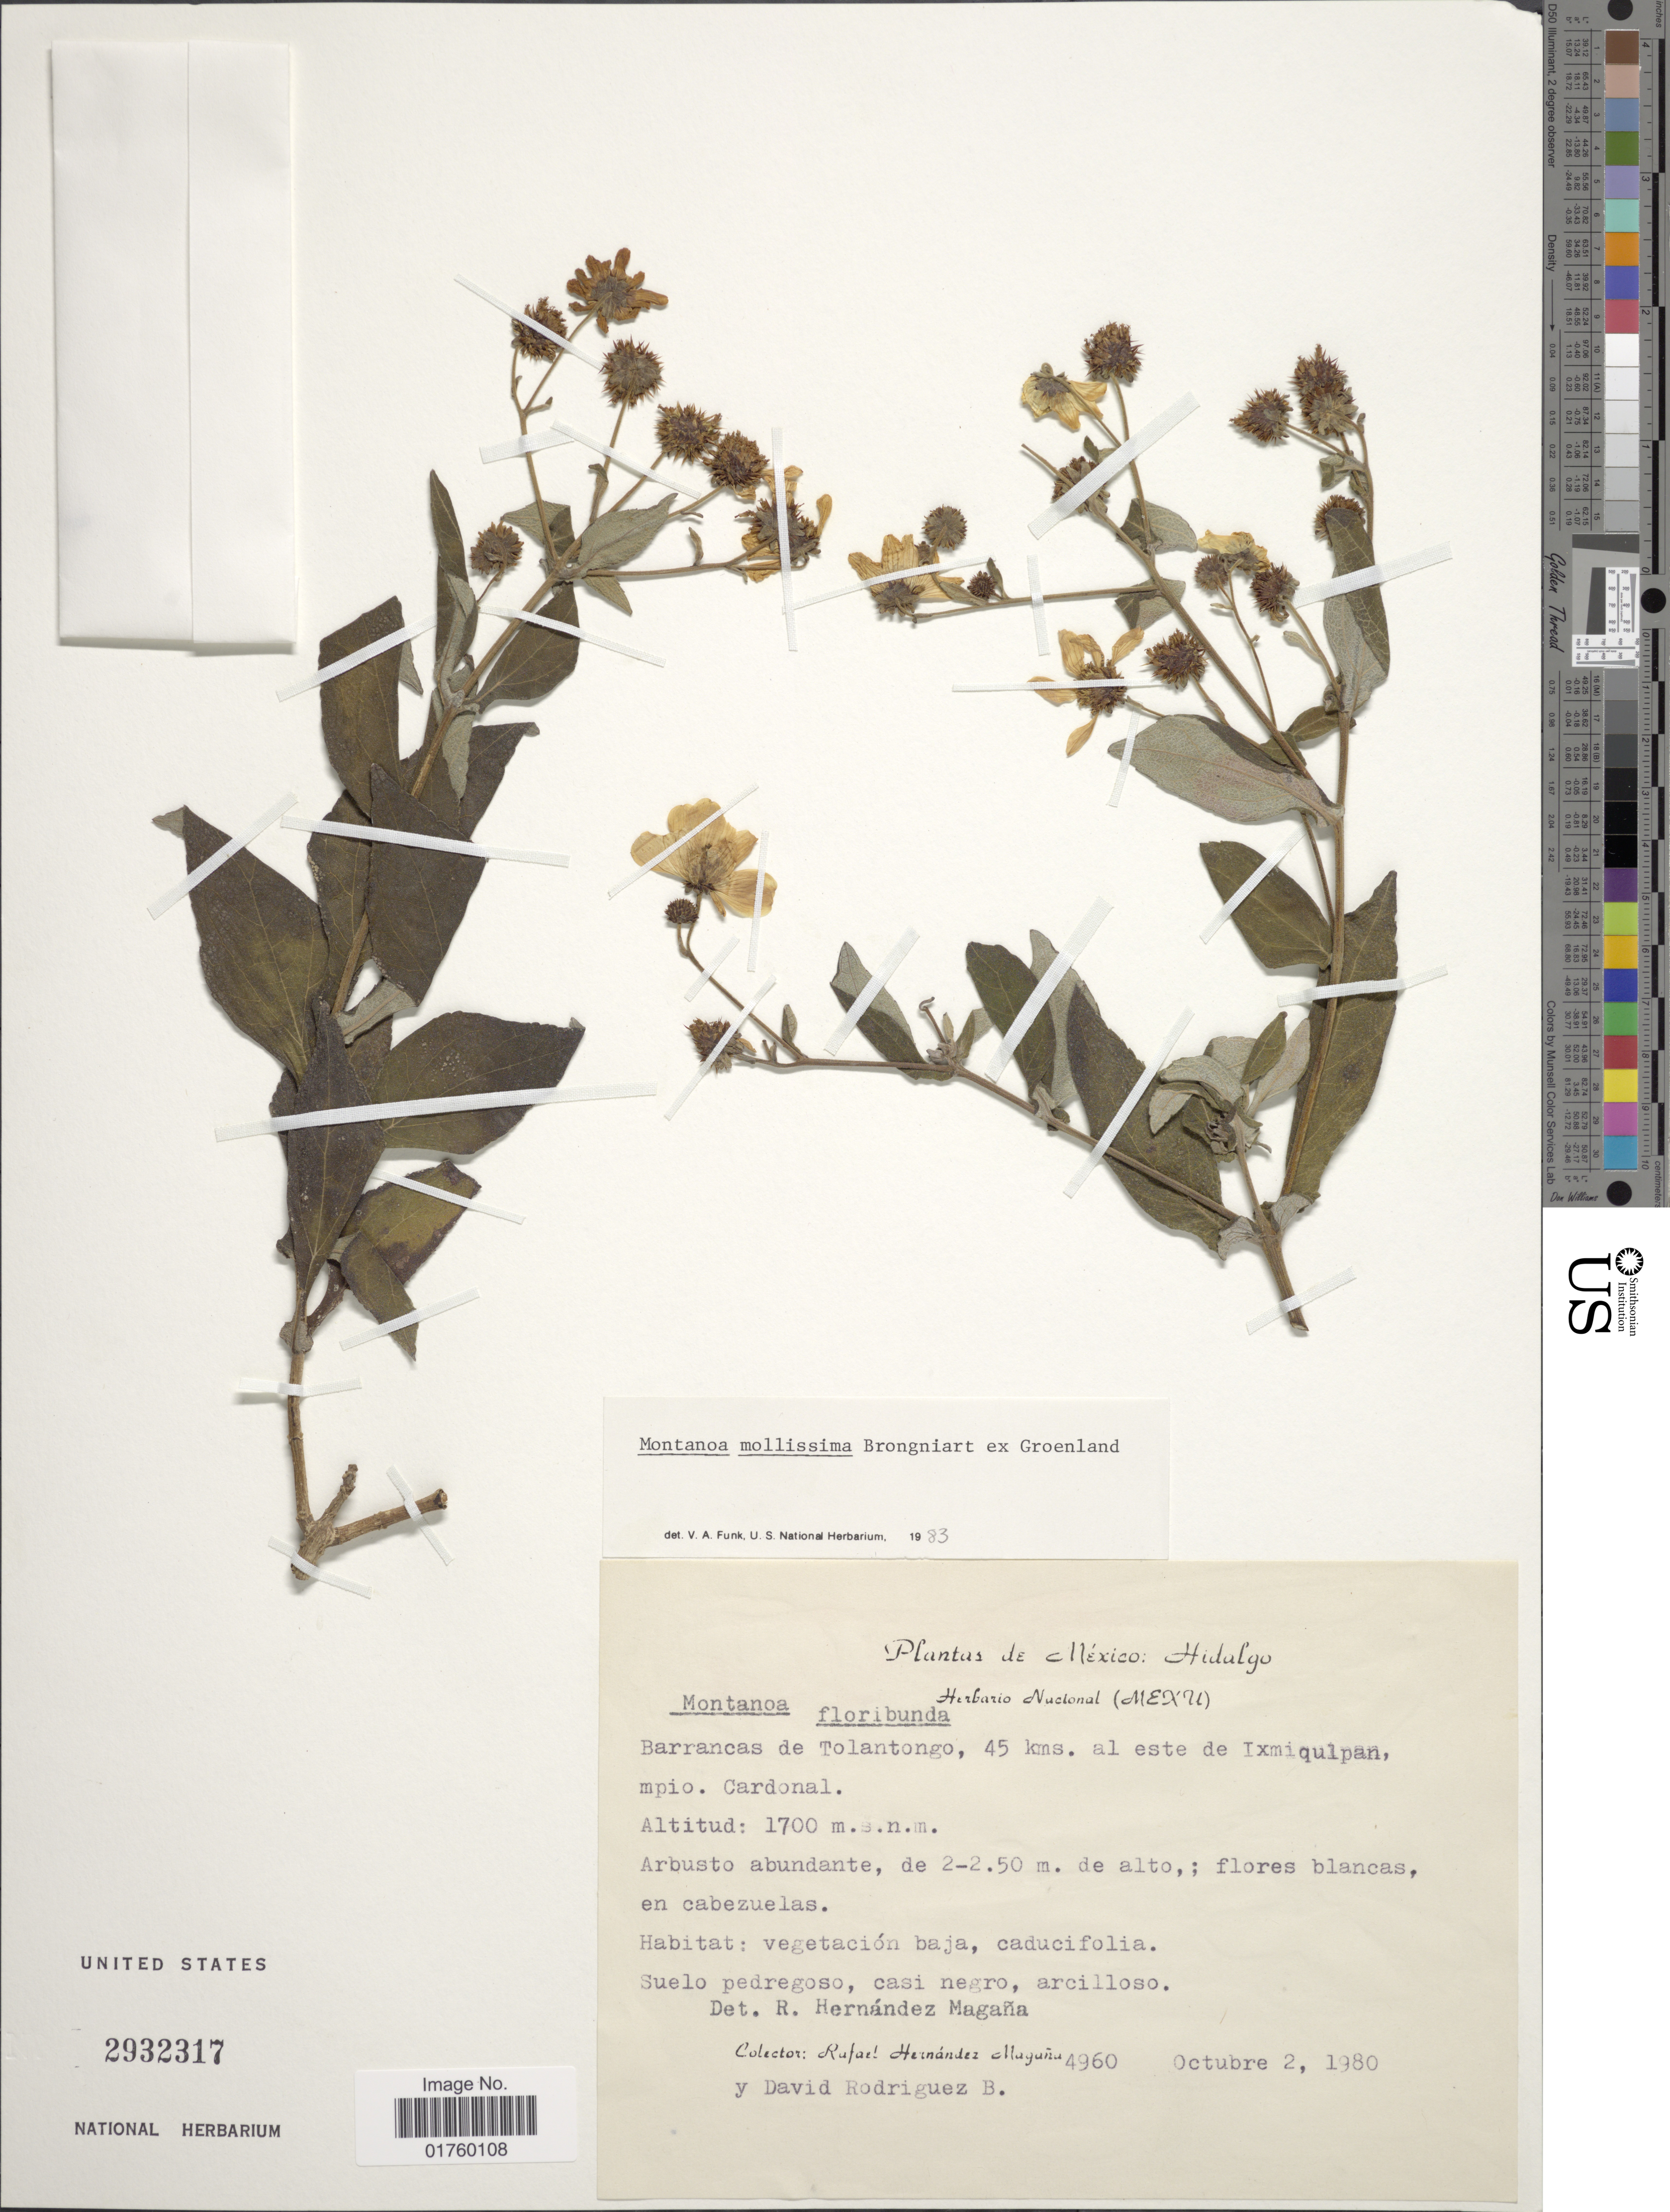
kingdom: Plantae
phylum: Tracheophyta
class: Magnoliopsida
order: Asterales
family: Asteraceae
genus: Montanoa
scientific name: Montanoa mollissima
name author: Brongn. ex Groenland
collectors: R. Hernández-M. & D. Rodríguez B.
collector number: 4960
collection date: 1980-10-02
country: Mexico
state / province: Hidalgo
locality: Barrancas de Tolantongo, 45 kms. al oeste de Ixmiqulpan, mpio. Cardonal.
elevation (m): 1700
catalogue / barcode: US 2932317